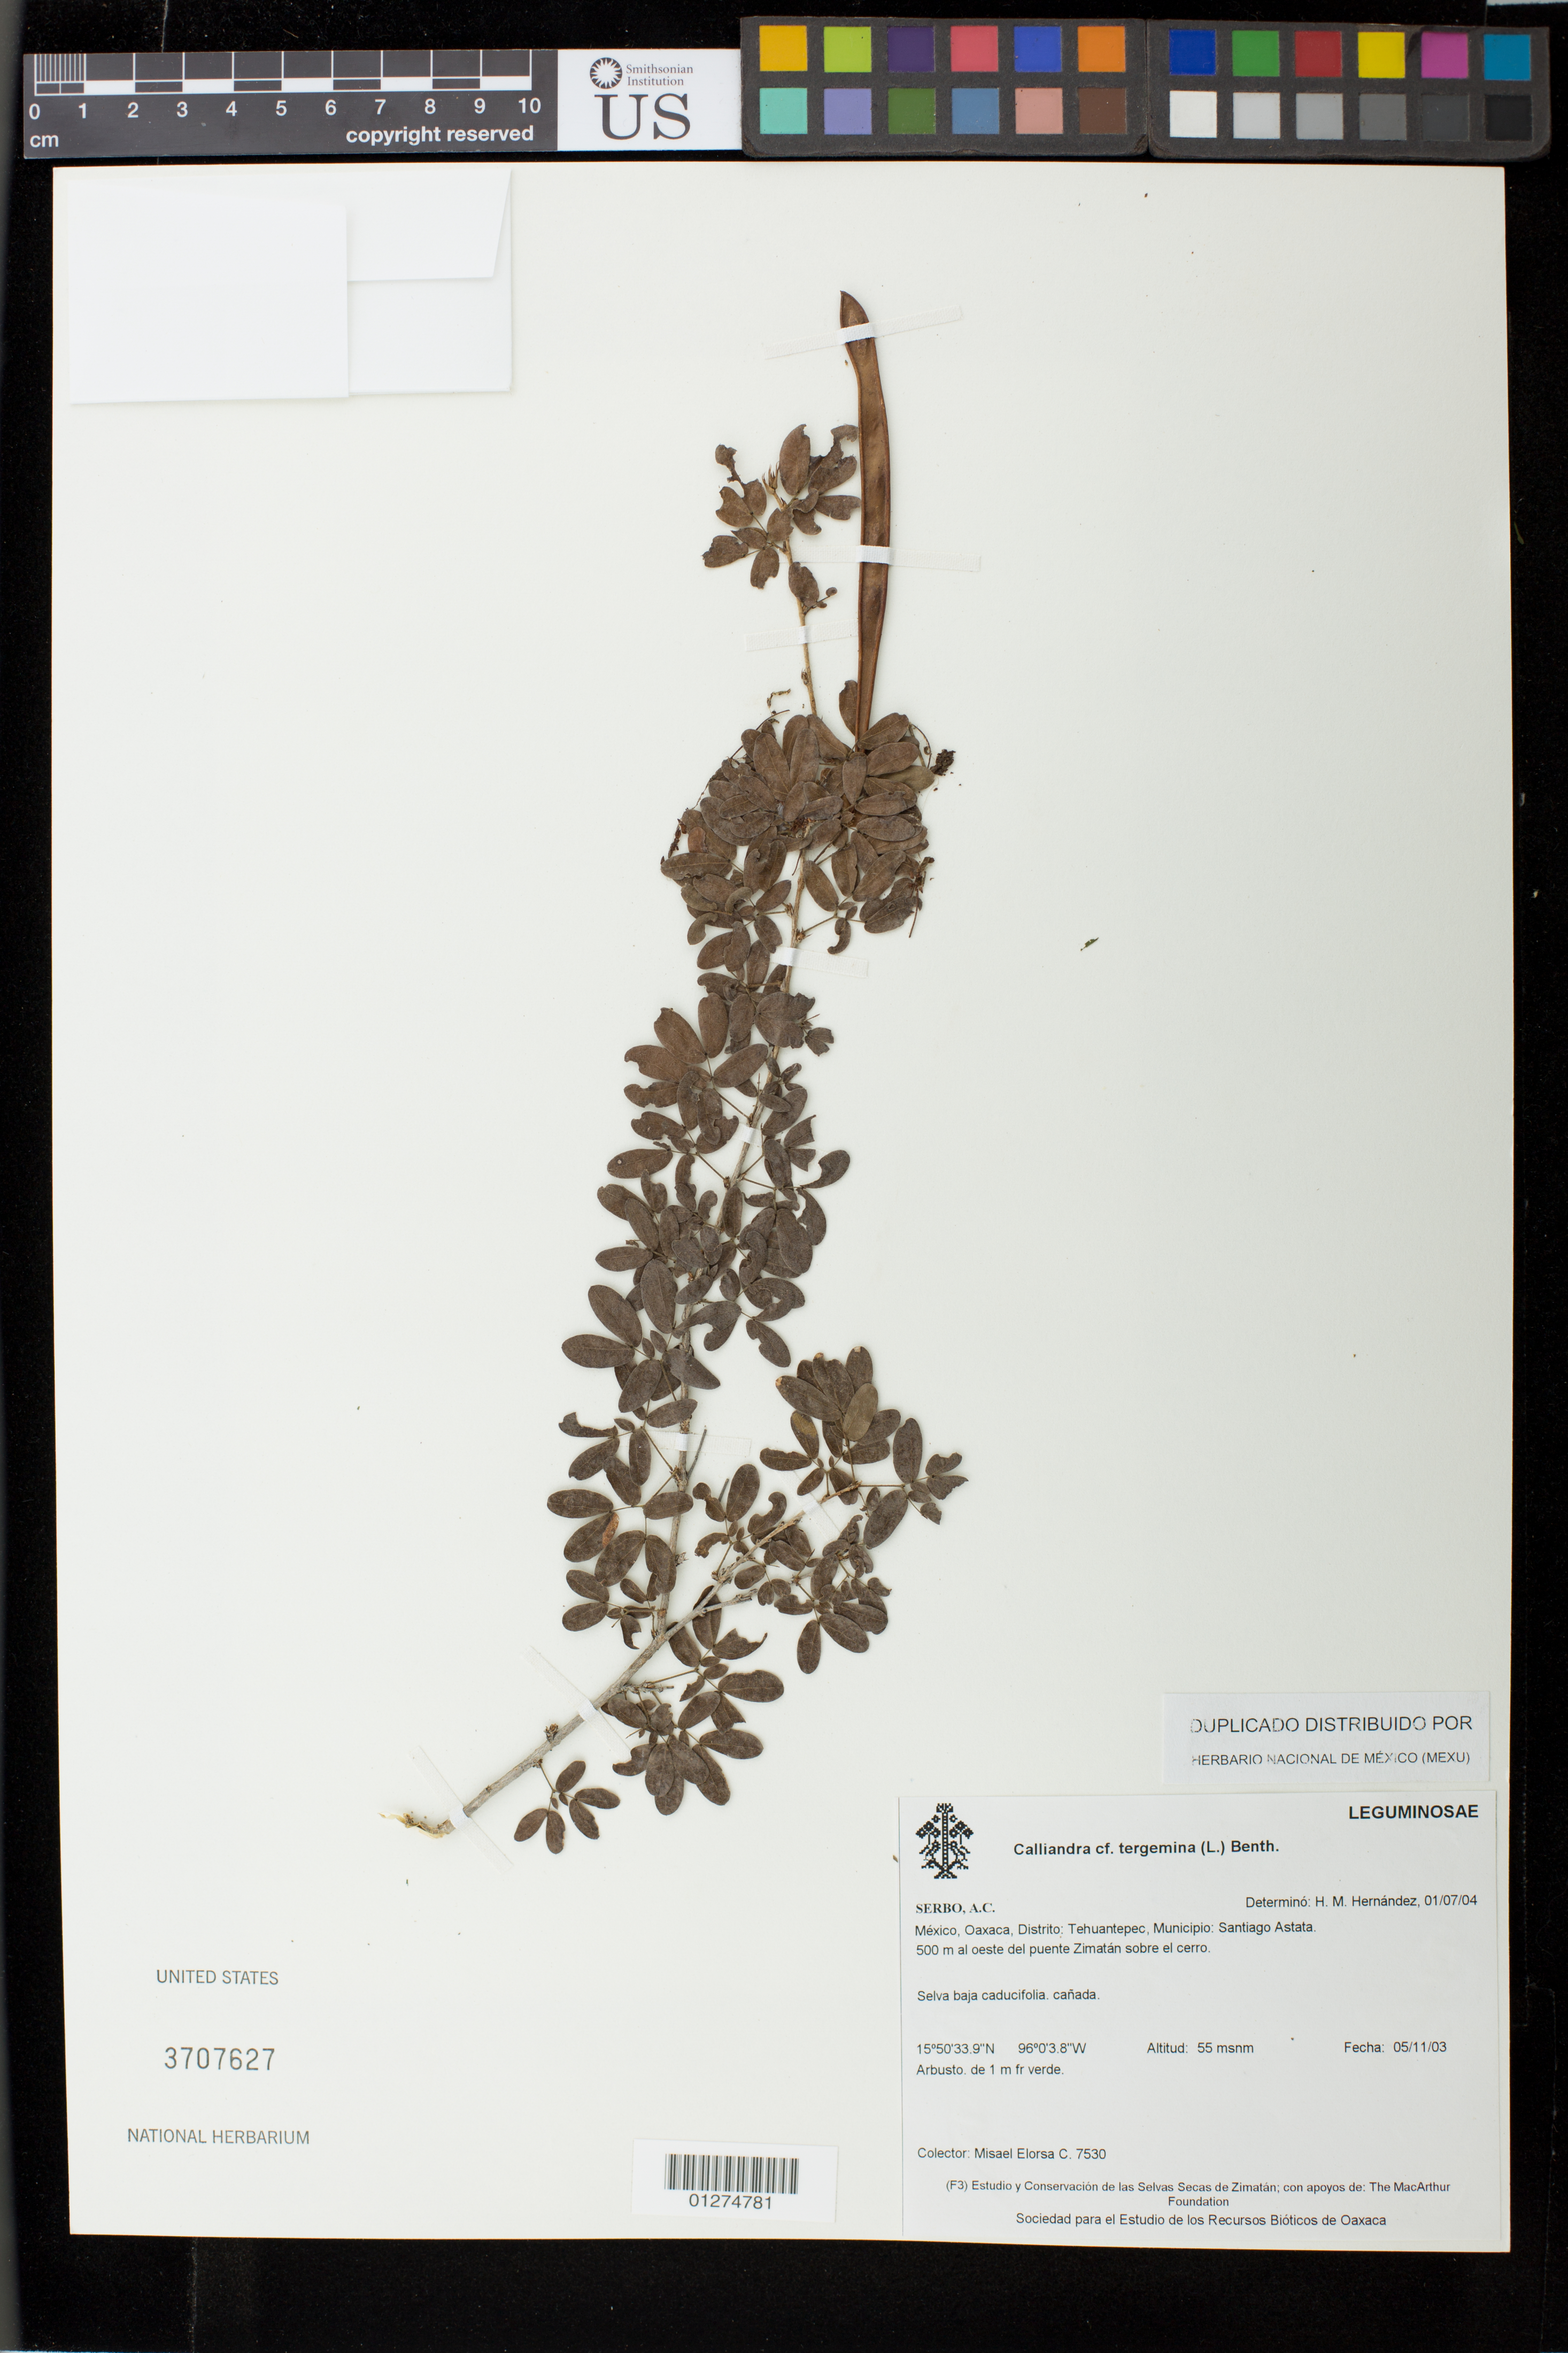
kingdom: Plantae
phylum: Tracheophyta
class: Magnoliopsida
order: Fabales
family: Fabaceae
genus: Calliandra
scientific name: Calliandra tergemina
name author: (L.) Benth.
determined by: Hernandez, H. M.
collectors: M. Elorsa C.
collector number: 7530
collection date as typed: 05/11/03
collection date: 2003-11-05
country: Mexico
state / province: Oaxaca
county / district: Tehuantepec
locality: Municipio: Santiago Astata, 500 m al oeste del puente Zimatán sobre el cerro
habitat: selva baja caducifolia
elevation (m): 55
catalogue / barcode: US 3707627